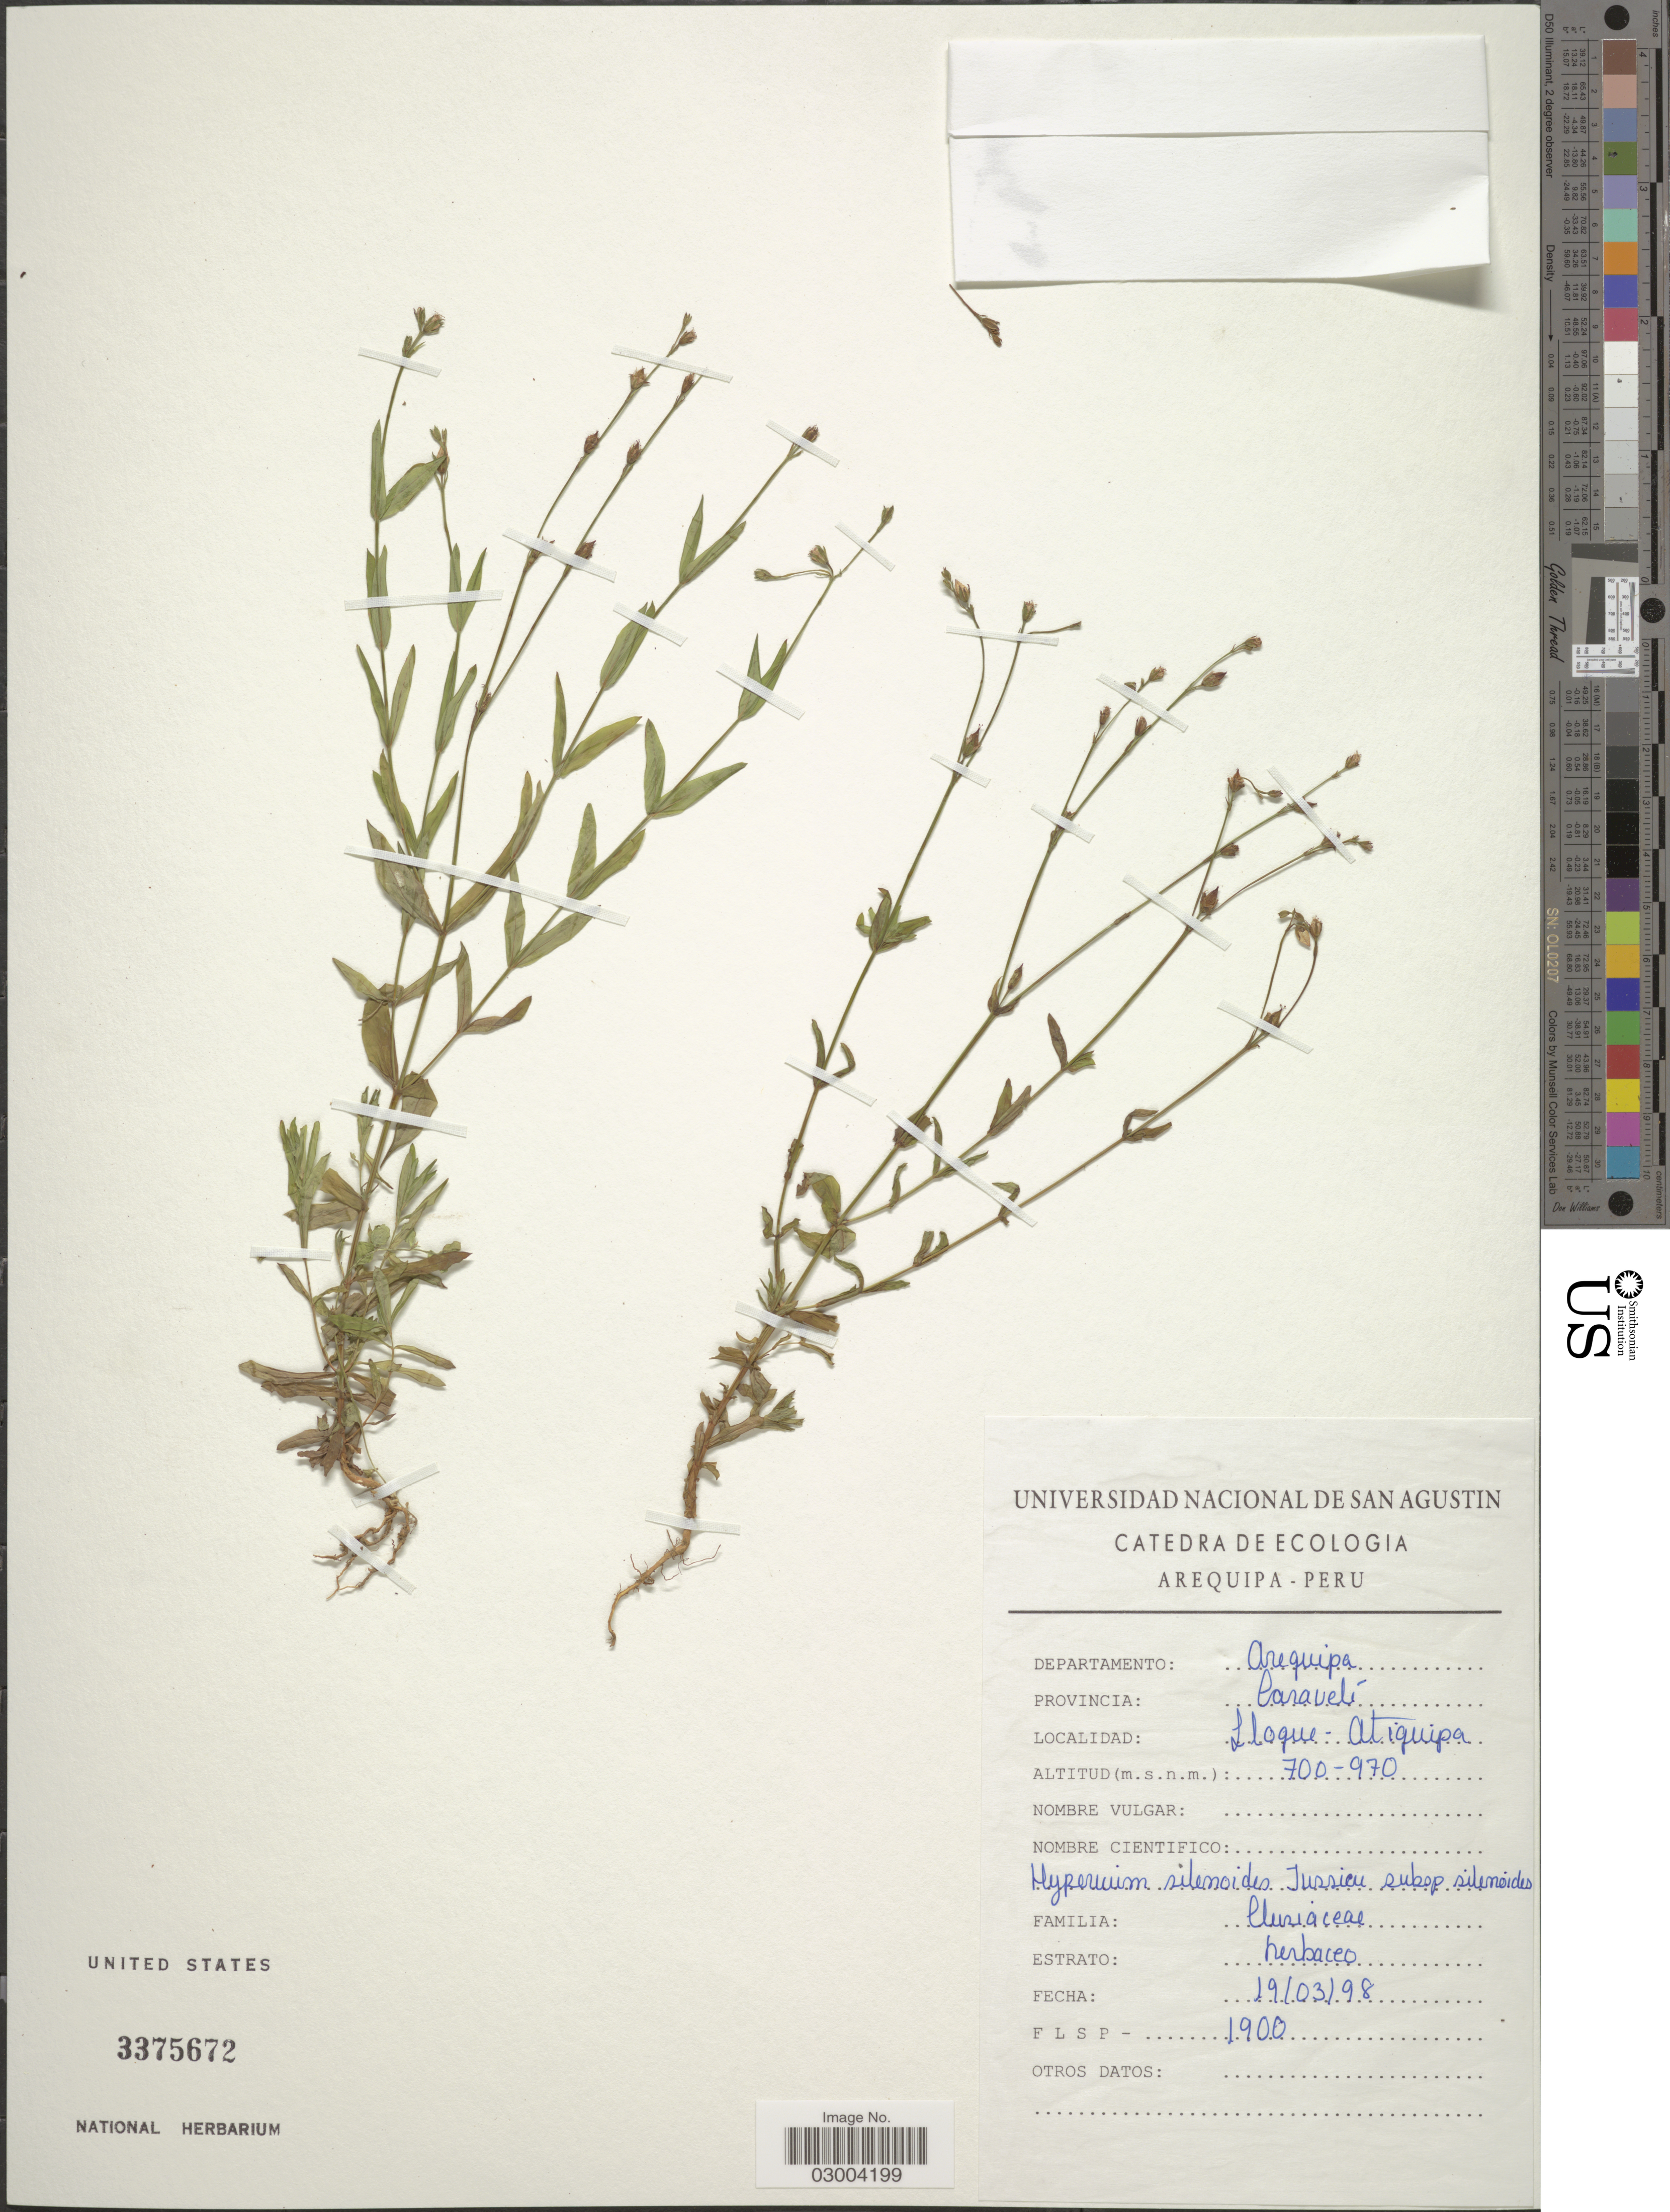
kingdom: Plantae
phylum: Tracheophyta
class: Magnoliopsida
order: Malpighiales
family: Hypericaceae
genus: Hypericum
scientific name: Hypericum silenoides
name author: Juss.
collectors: F. L. S. P.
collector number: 1900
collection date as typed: Transcribed d/m/y: 19/3/98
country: Peru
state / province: Arequipa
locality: Departamento Arequipa, Provincia: Caravelí, Lloque Atiquipa.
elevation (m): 700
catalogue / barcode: US 3375672